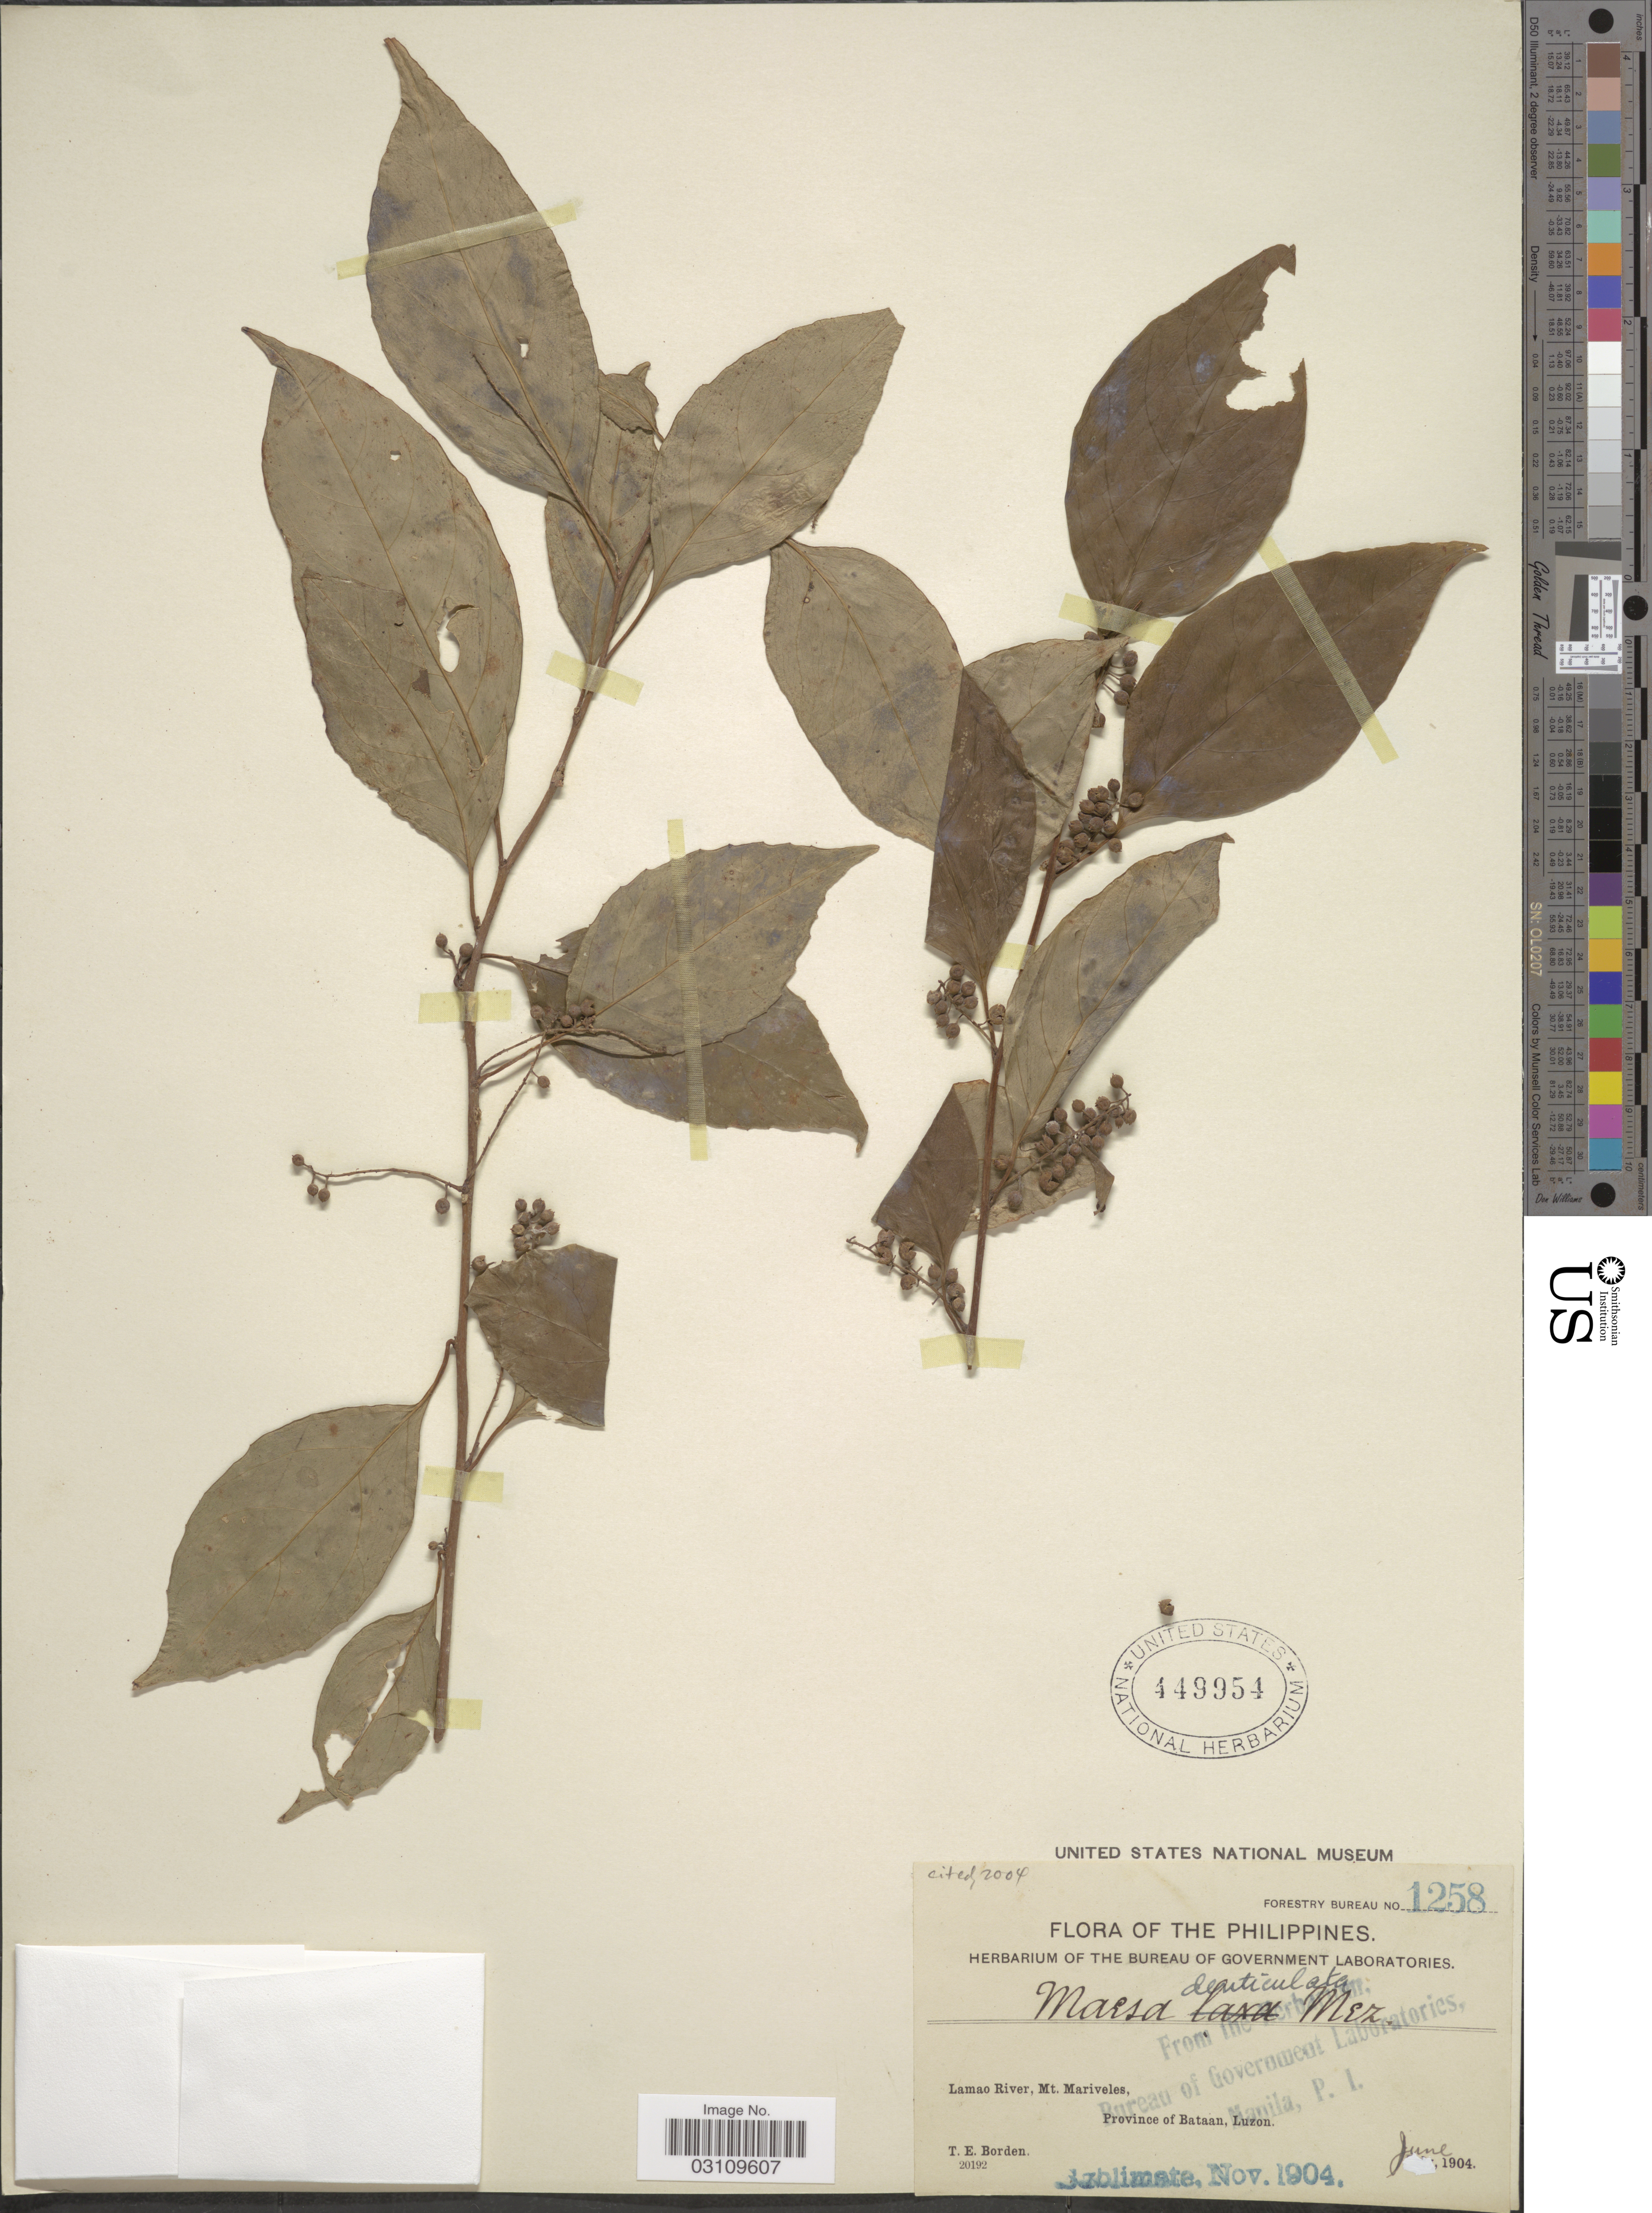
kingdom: Plantae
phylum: Tracheophyta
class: Magnoliopsida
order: Ericales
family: Primulaceae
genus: Maesa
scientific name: Maesa denticulata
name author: Mez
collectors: T. E. Borden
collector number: Forestry Bureau 1258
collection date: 1904-06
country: Philippines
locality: Lamao River, Mt. Mariveles, Province of Bataan, Luzon.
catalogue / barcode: US 449954